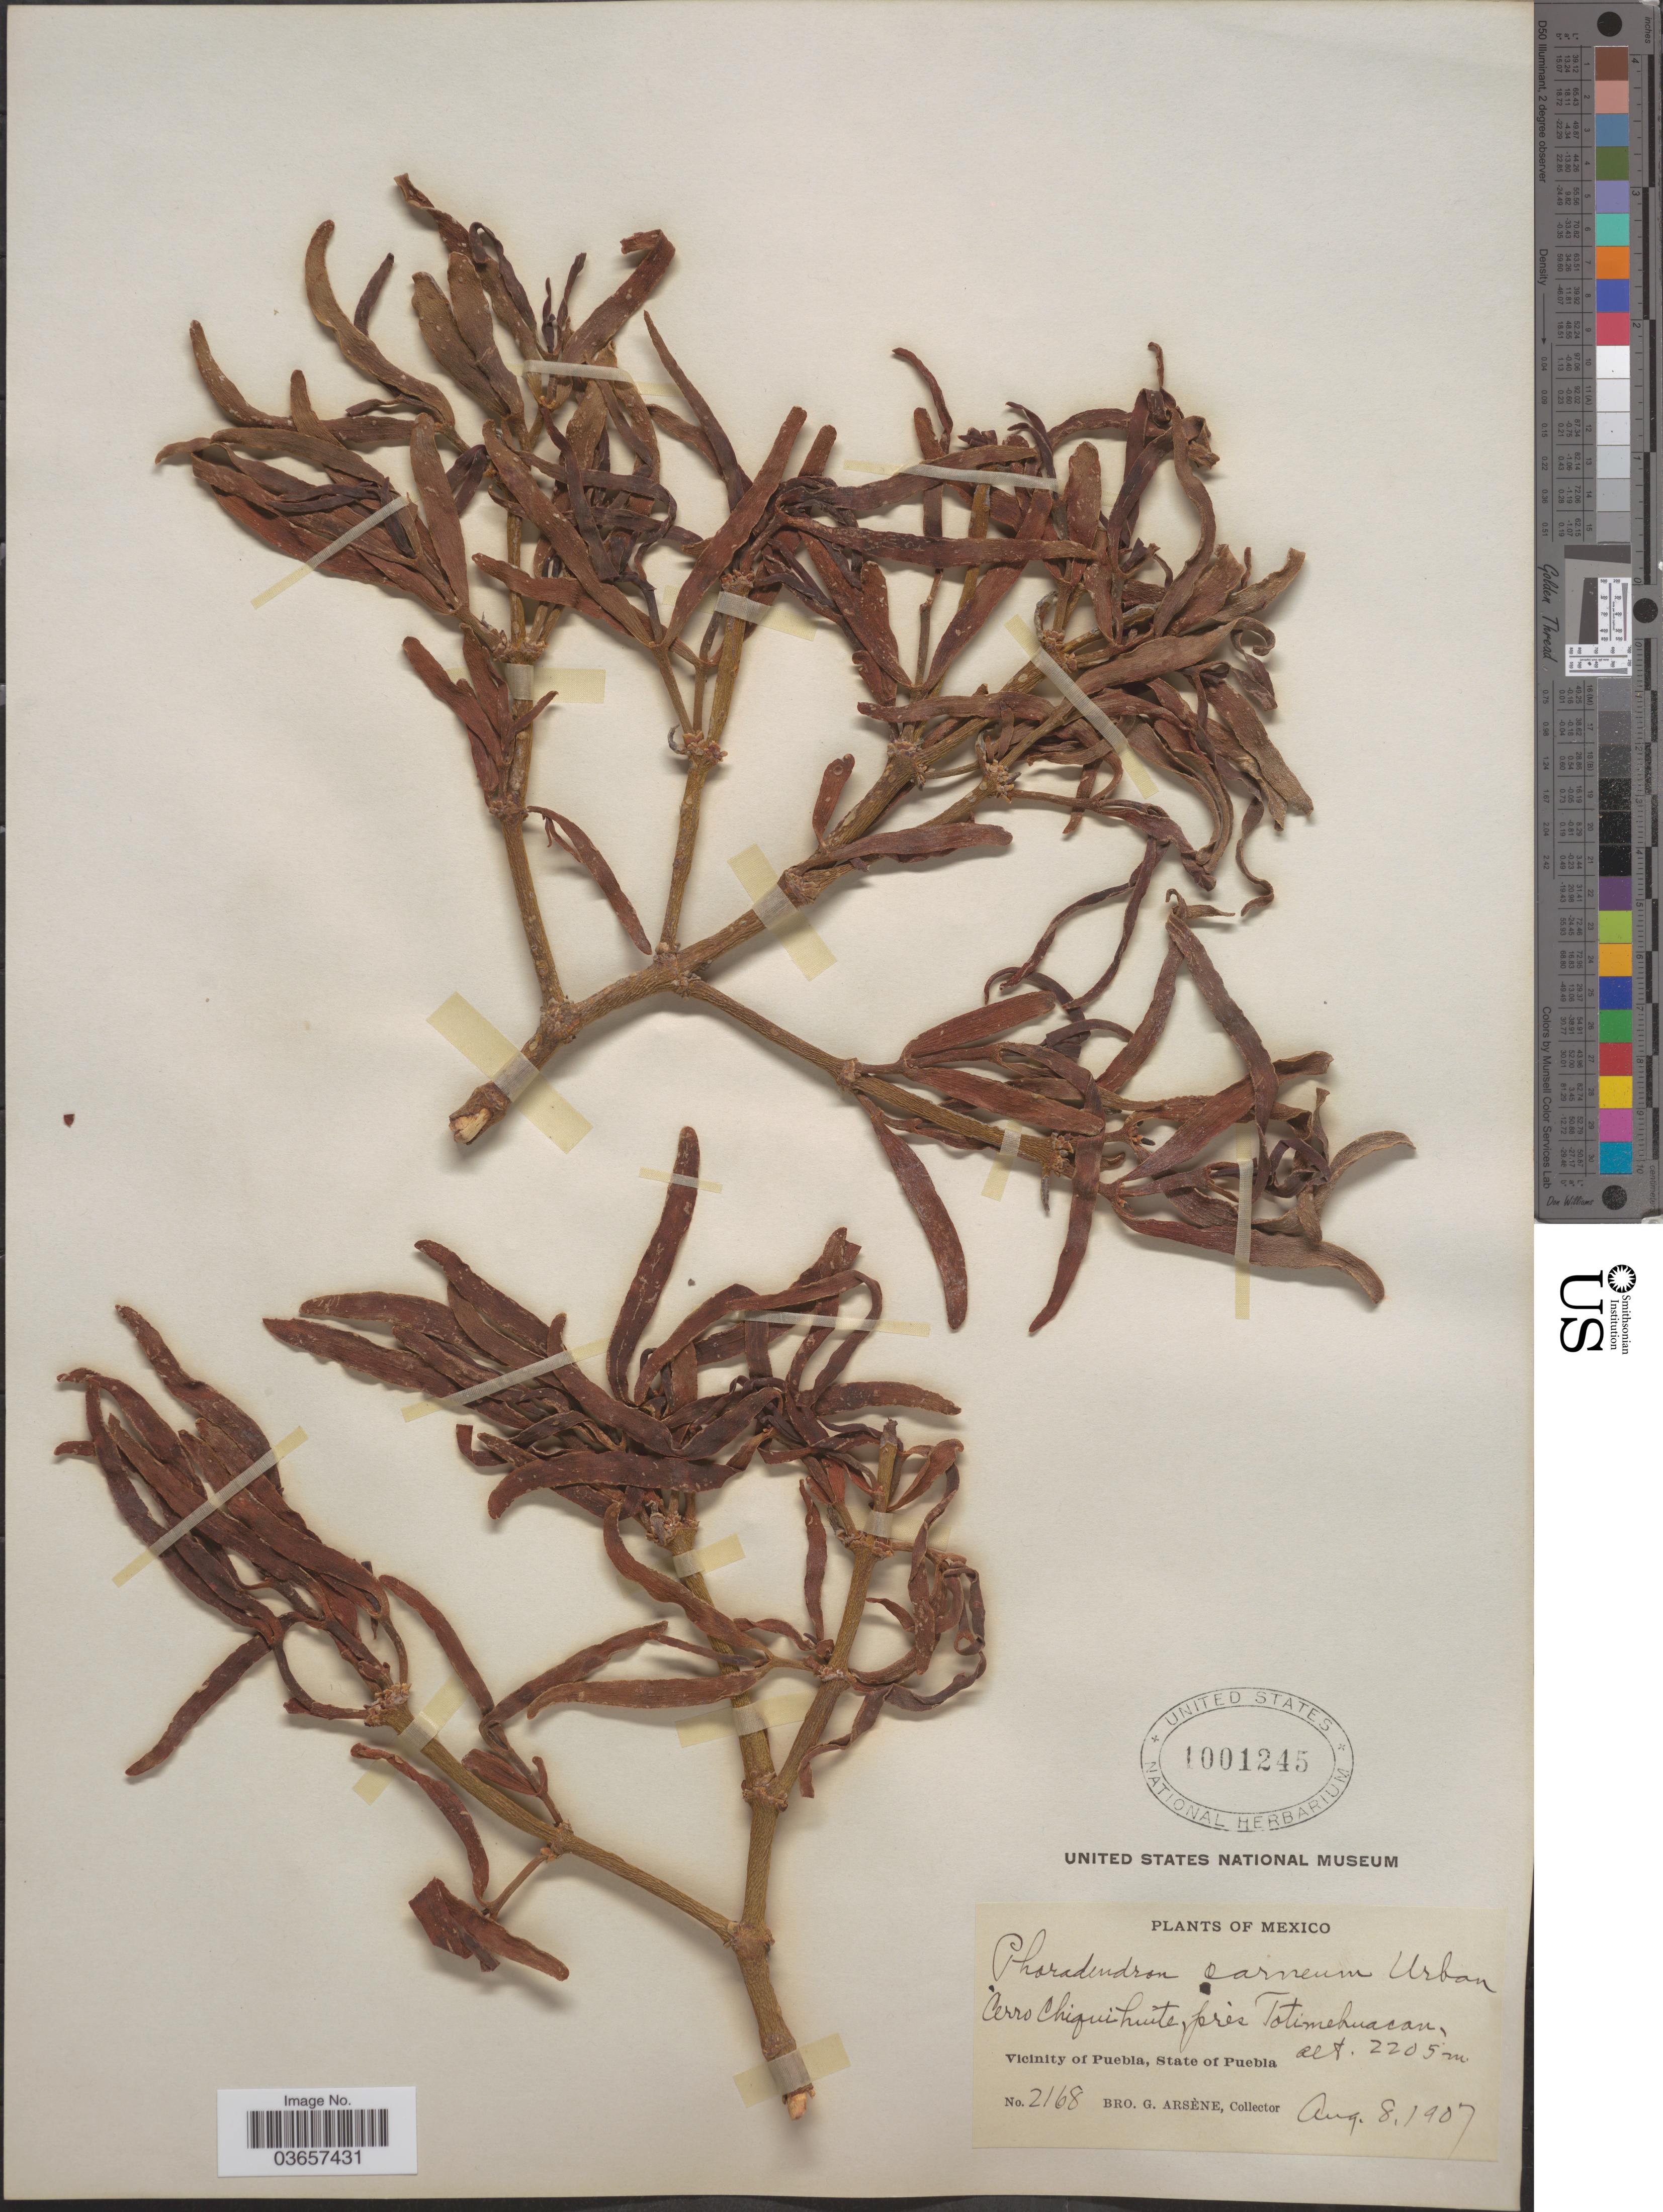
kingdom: Plantae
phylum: Tracheophyta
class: Magnoliopsida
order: Santalales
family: Viscaceae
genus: Phoradendron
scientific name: Phoradendron carneum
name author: Urb.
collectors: Bro. G. Arsène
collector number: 2168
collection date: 1907-08-08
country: Mexico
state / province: Puebla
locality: Cerro Chiquihuite, près Totimehuacan, Vicinity of Puebla.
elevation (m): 2205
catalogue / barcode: US 1001245